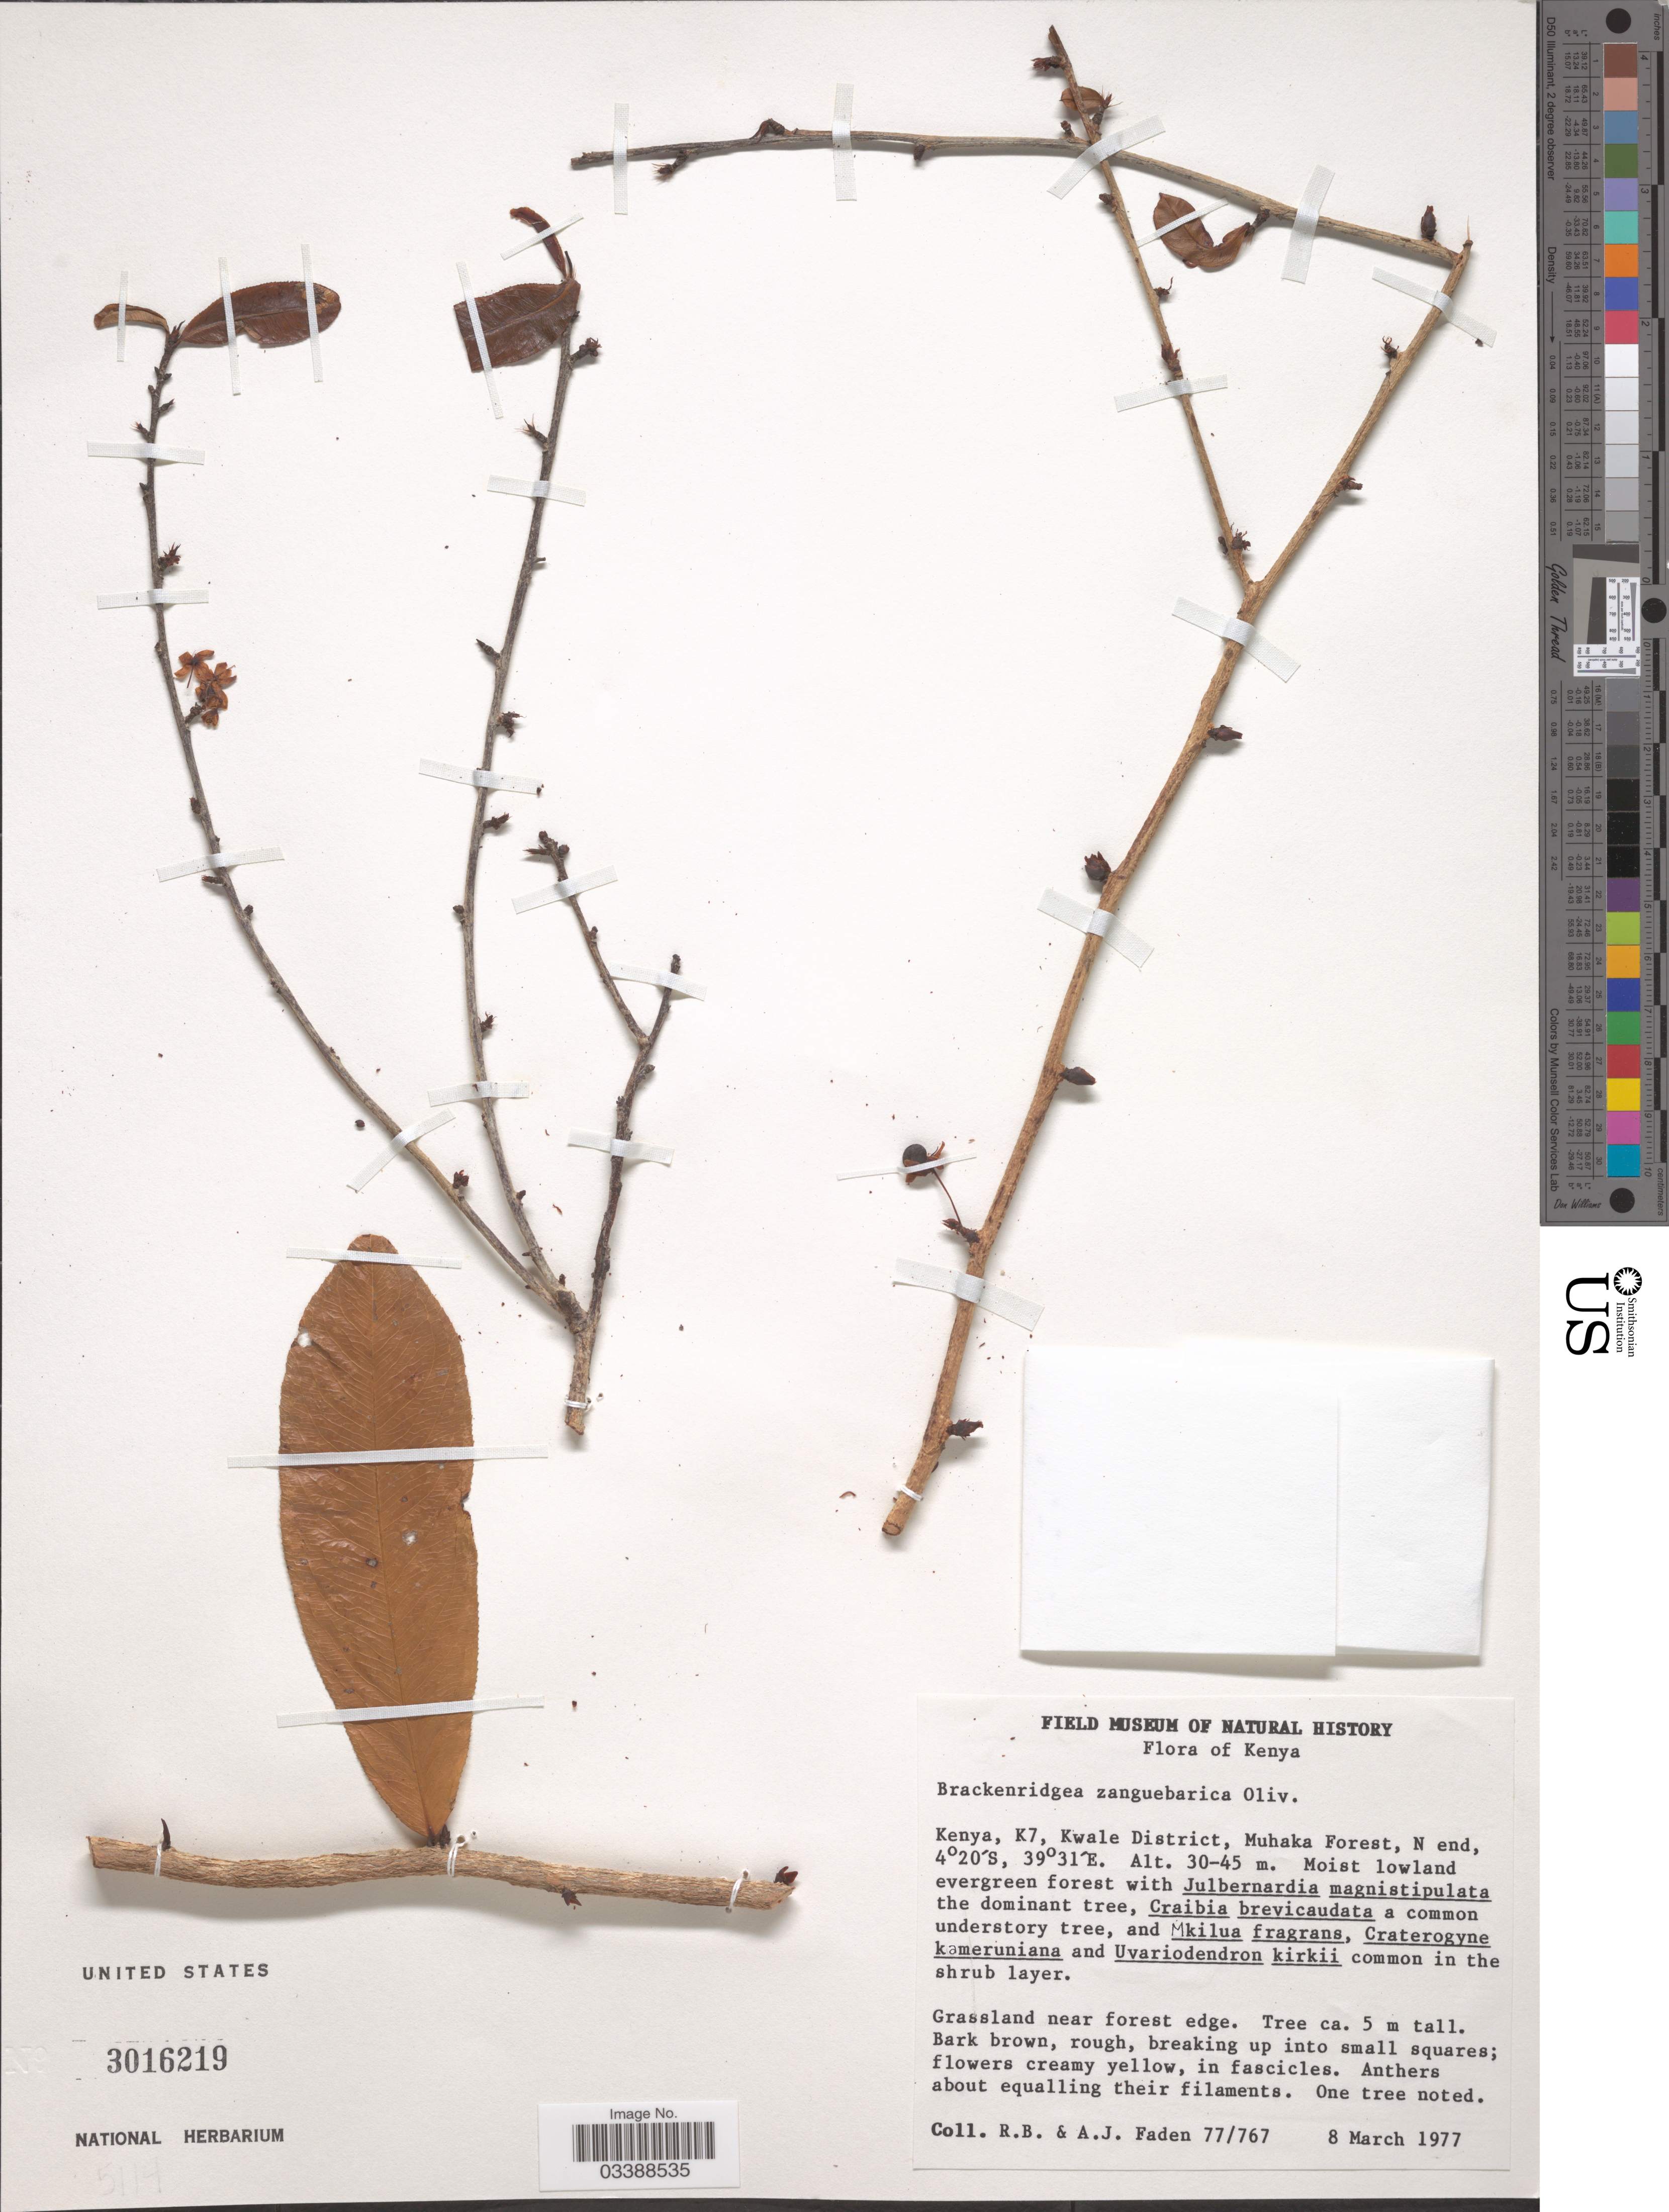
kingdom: Plantae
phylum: Tracheophyta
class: Magnoliopsida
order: Malpighiales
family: Ochnaceae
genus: Brackenridgea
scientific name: Brackenridgea zanguebarica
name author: Oliv.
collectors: R. B. Faden & A. J. Faden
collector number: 77/767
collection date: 1977-03-08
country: Kenya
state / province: Kwale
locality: Kwale District, Muhaka Forest, N end.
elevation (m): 30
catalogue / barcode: US 3016219